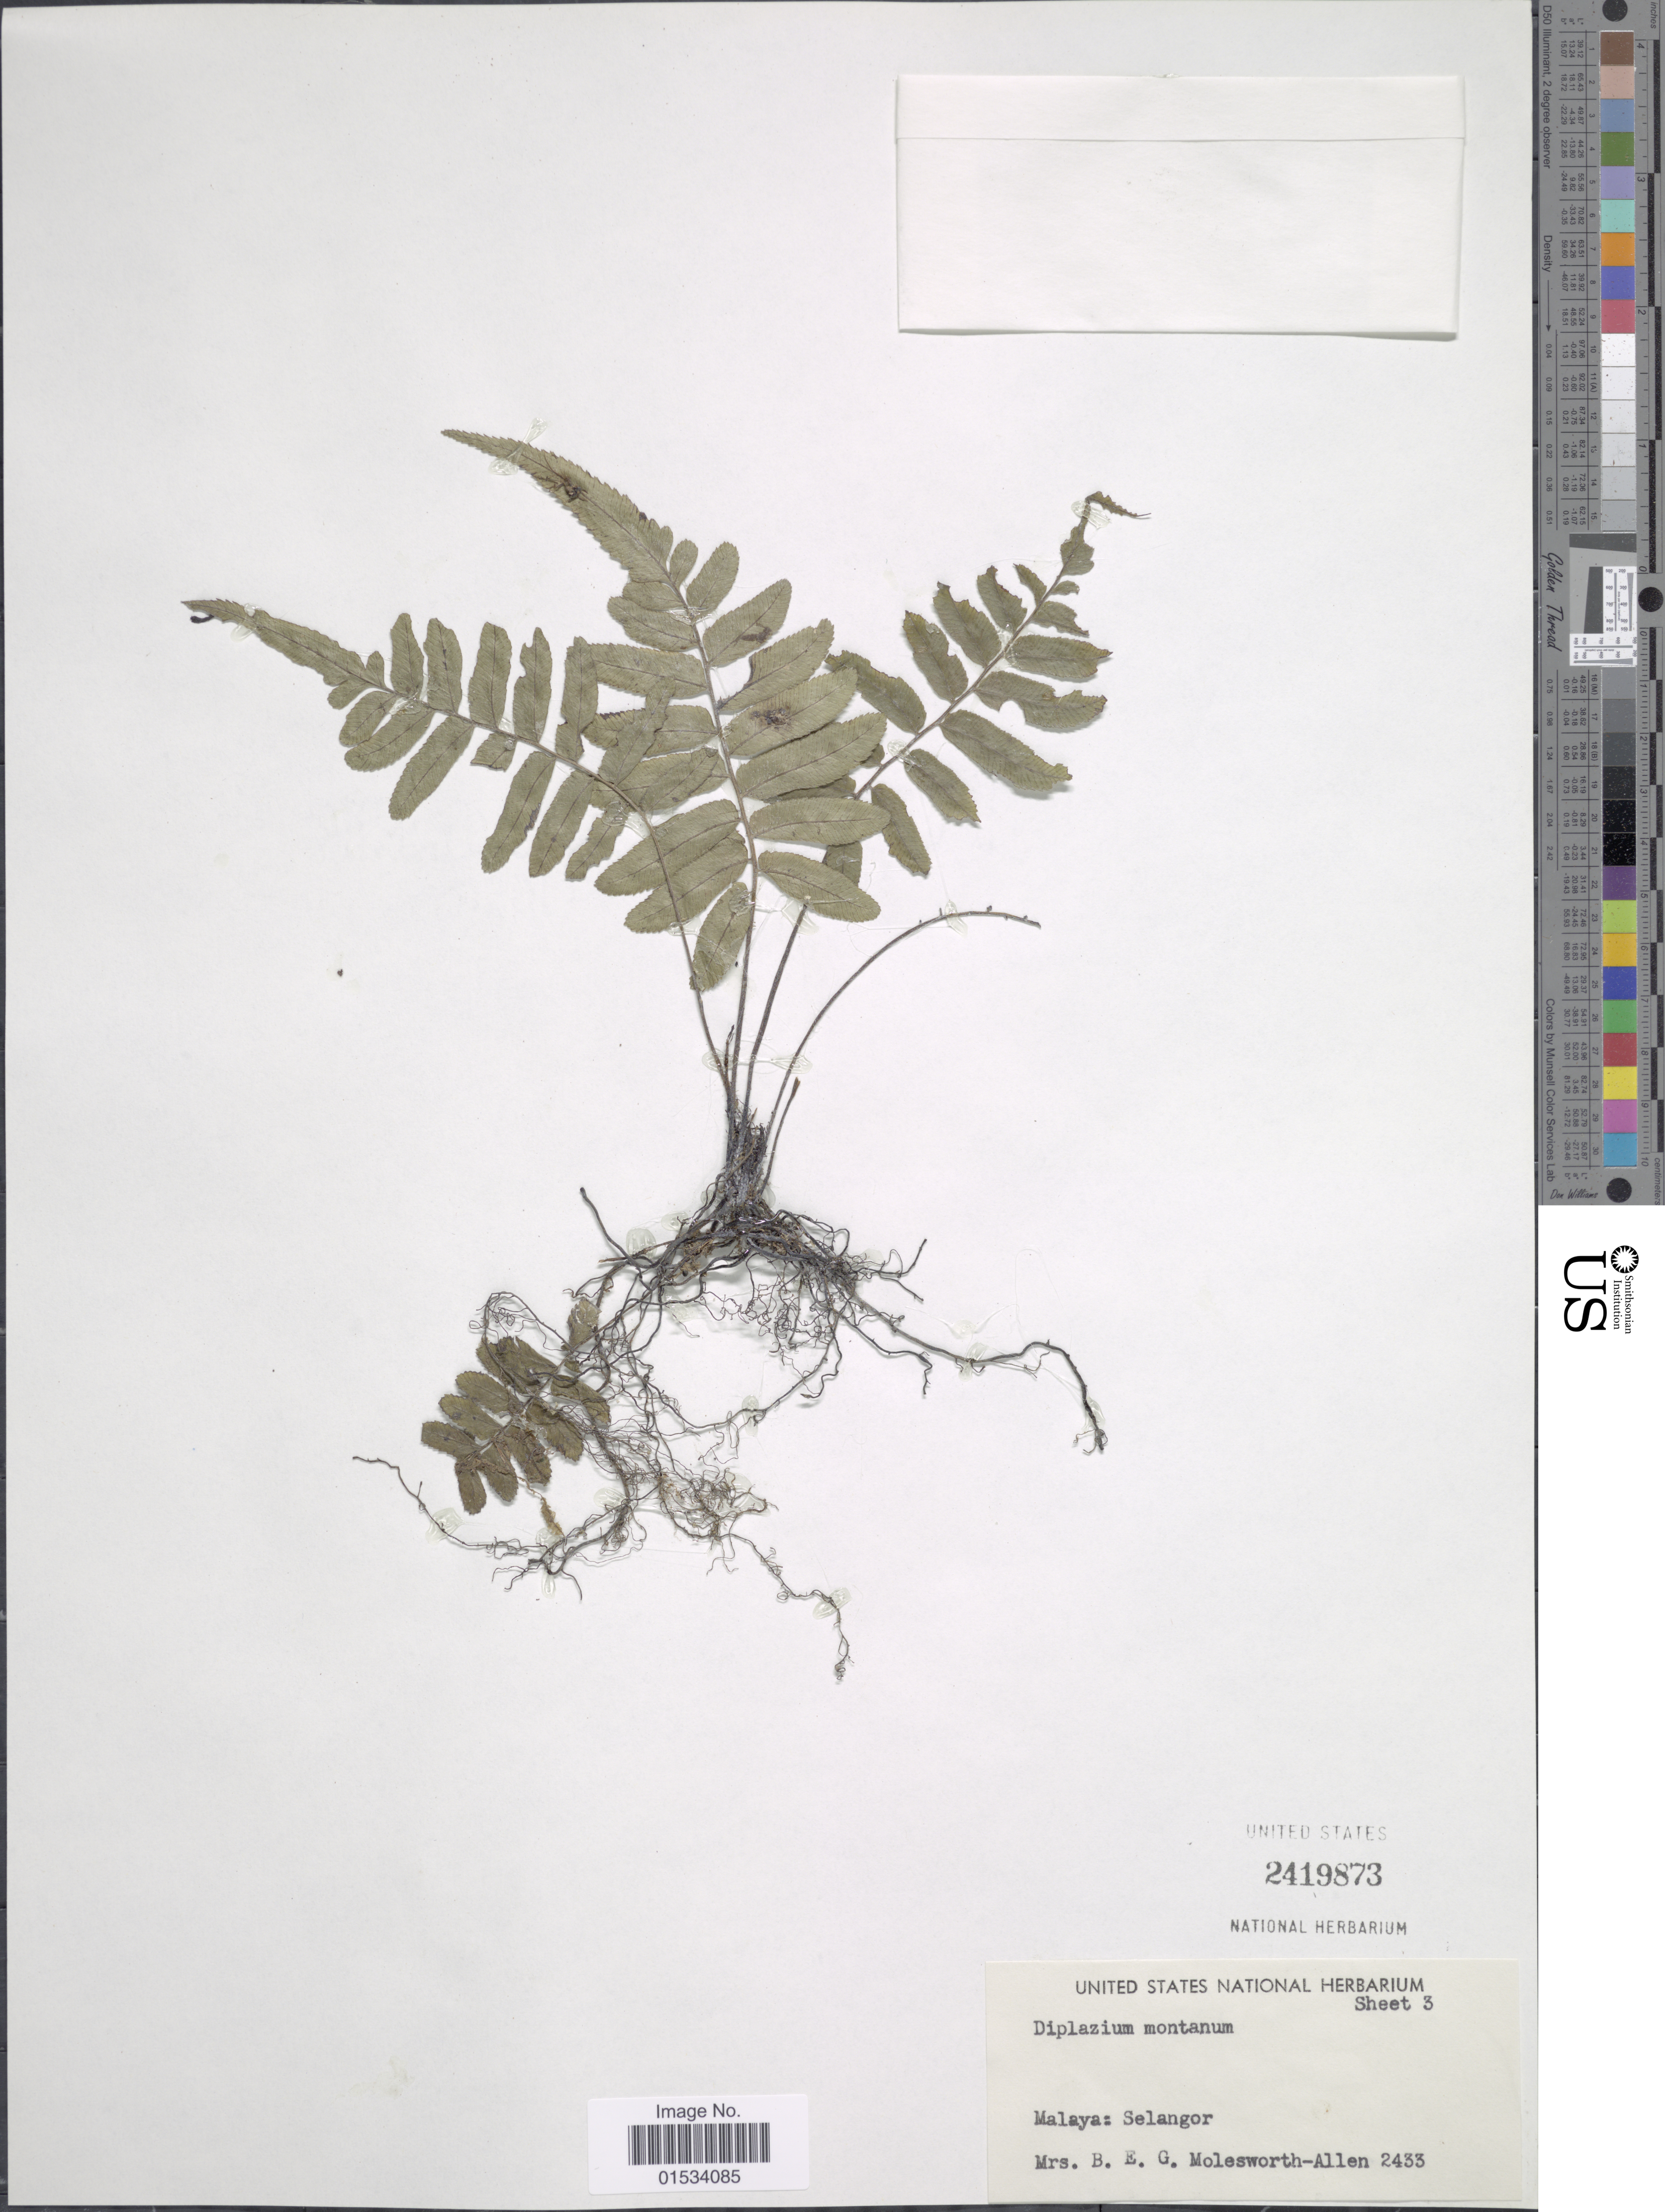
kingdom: Plantae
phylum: Tracheophyta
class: Polypodiopsida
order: Polypodiales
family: Athyriaceae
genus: Diplazium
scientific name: Diplazium montanum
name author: Alderw.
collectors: Mrs. B. E. G. Molesworth-Allen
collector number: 2433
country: Malaysia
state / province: Selangor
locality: Malaya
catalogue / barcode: US 2419873